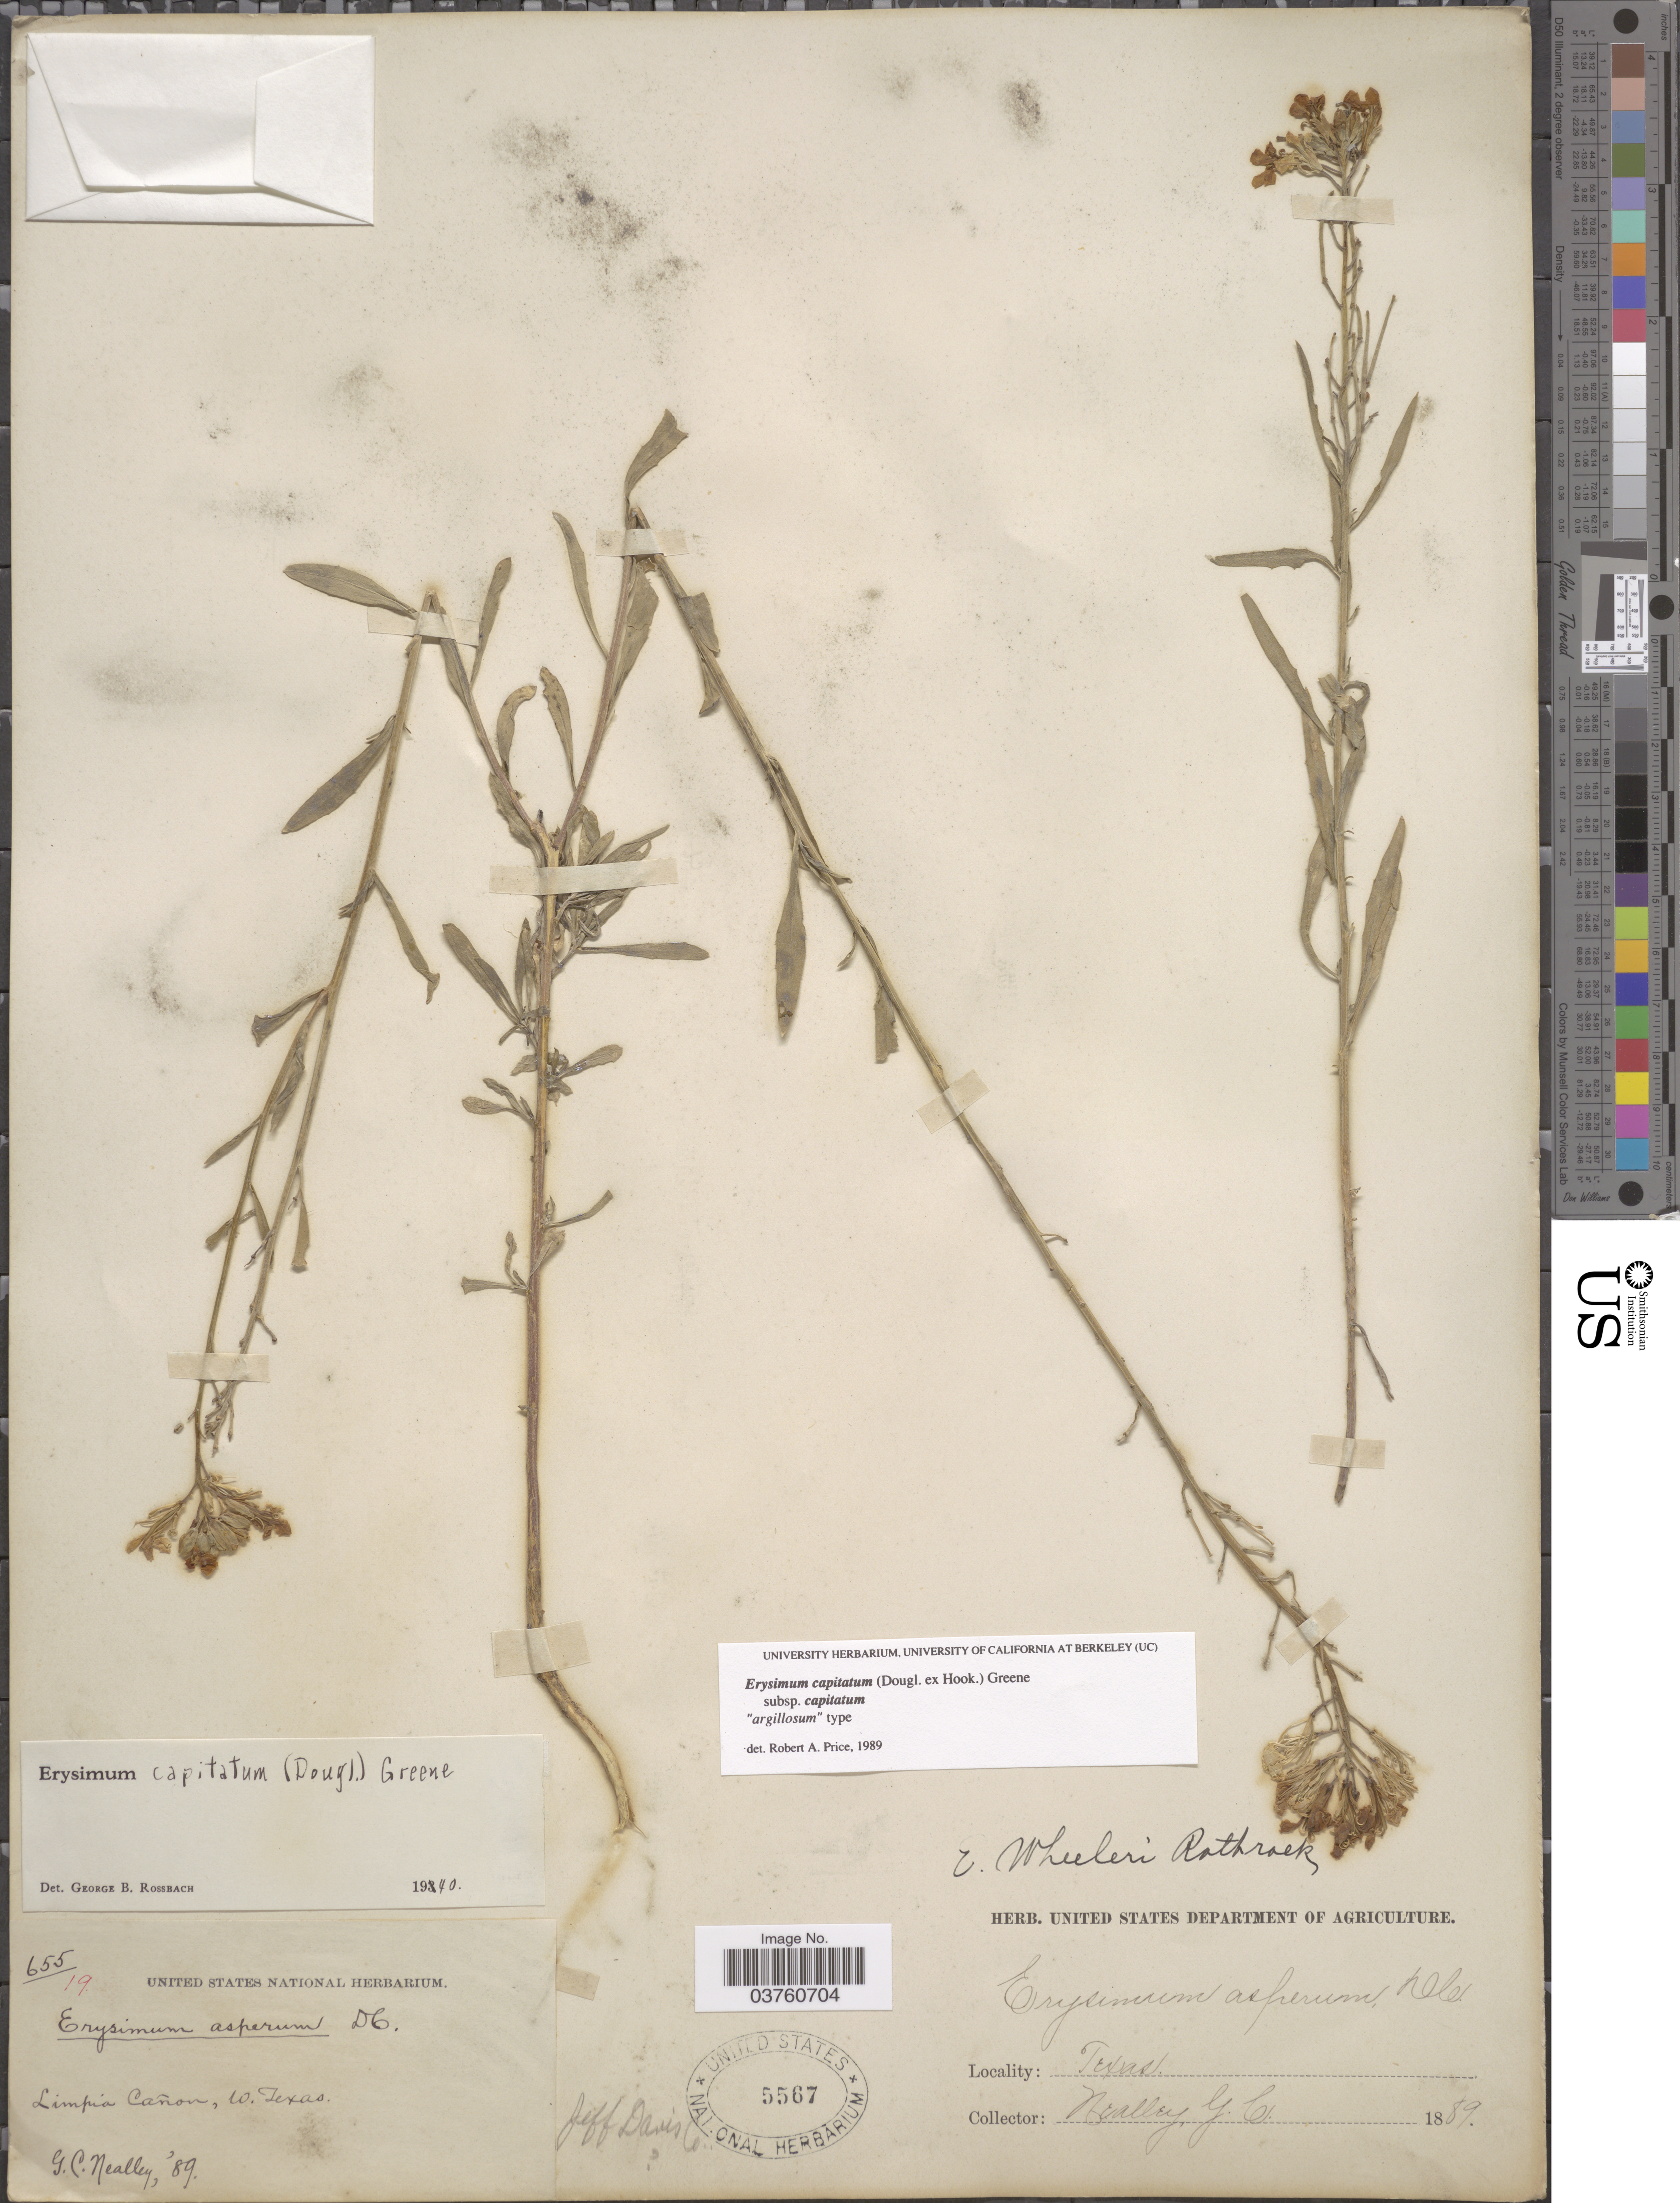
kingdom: Plantae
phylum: Tracheophyta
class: Magnoliopsida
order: Brassicales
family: Brassicaceae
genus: Erysimum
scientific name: Erysimum capitatum subsp. capitatum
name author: (Douglas ex Hook.) Greene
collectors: G. Neally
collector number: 655/19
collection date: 1889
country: United States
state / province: Texas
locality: Limpia Cañon, W. Texas. Jeff Davis Co.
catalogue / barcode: US 5567